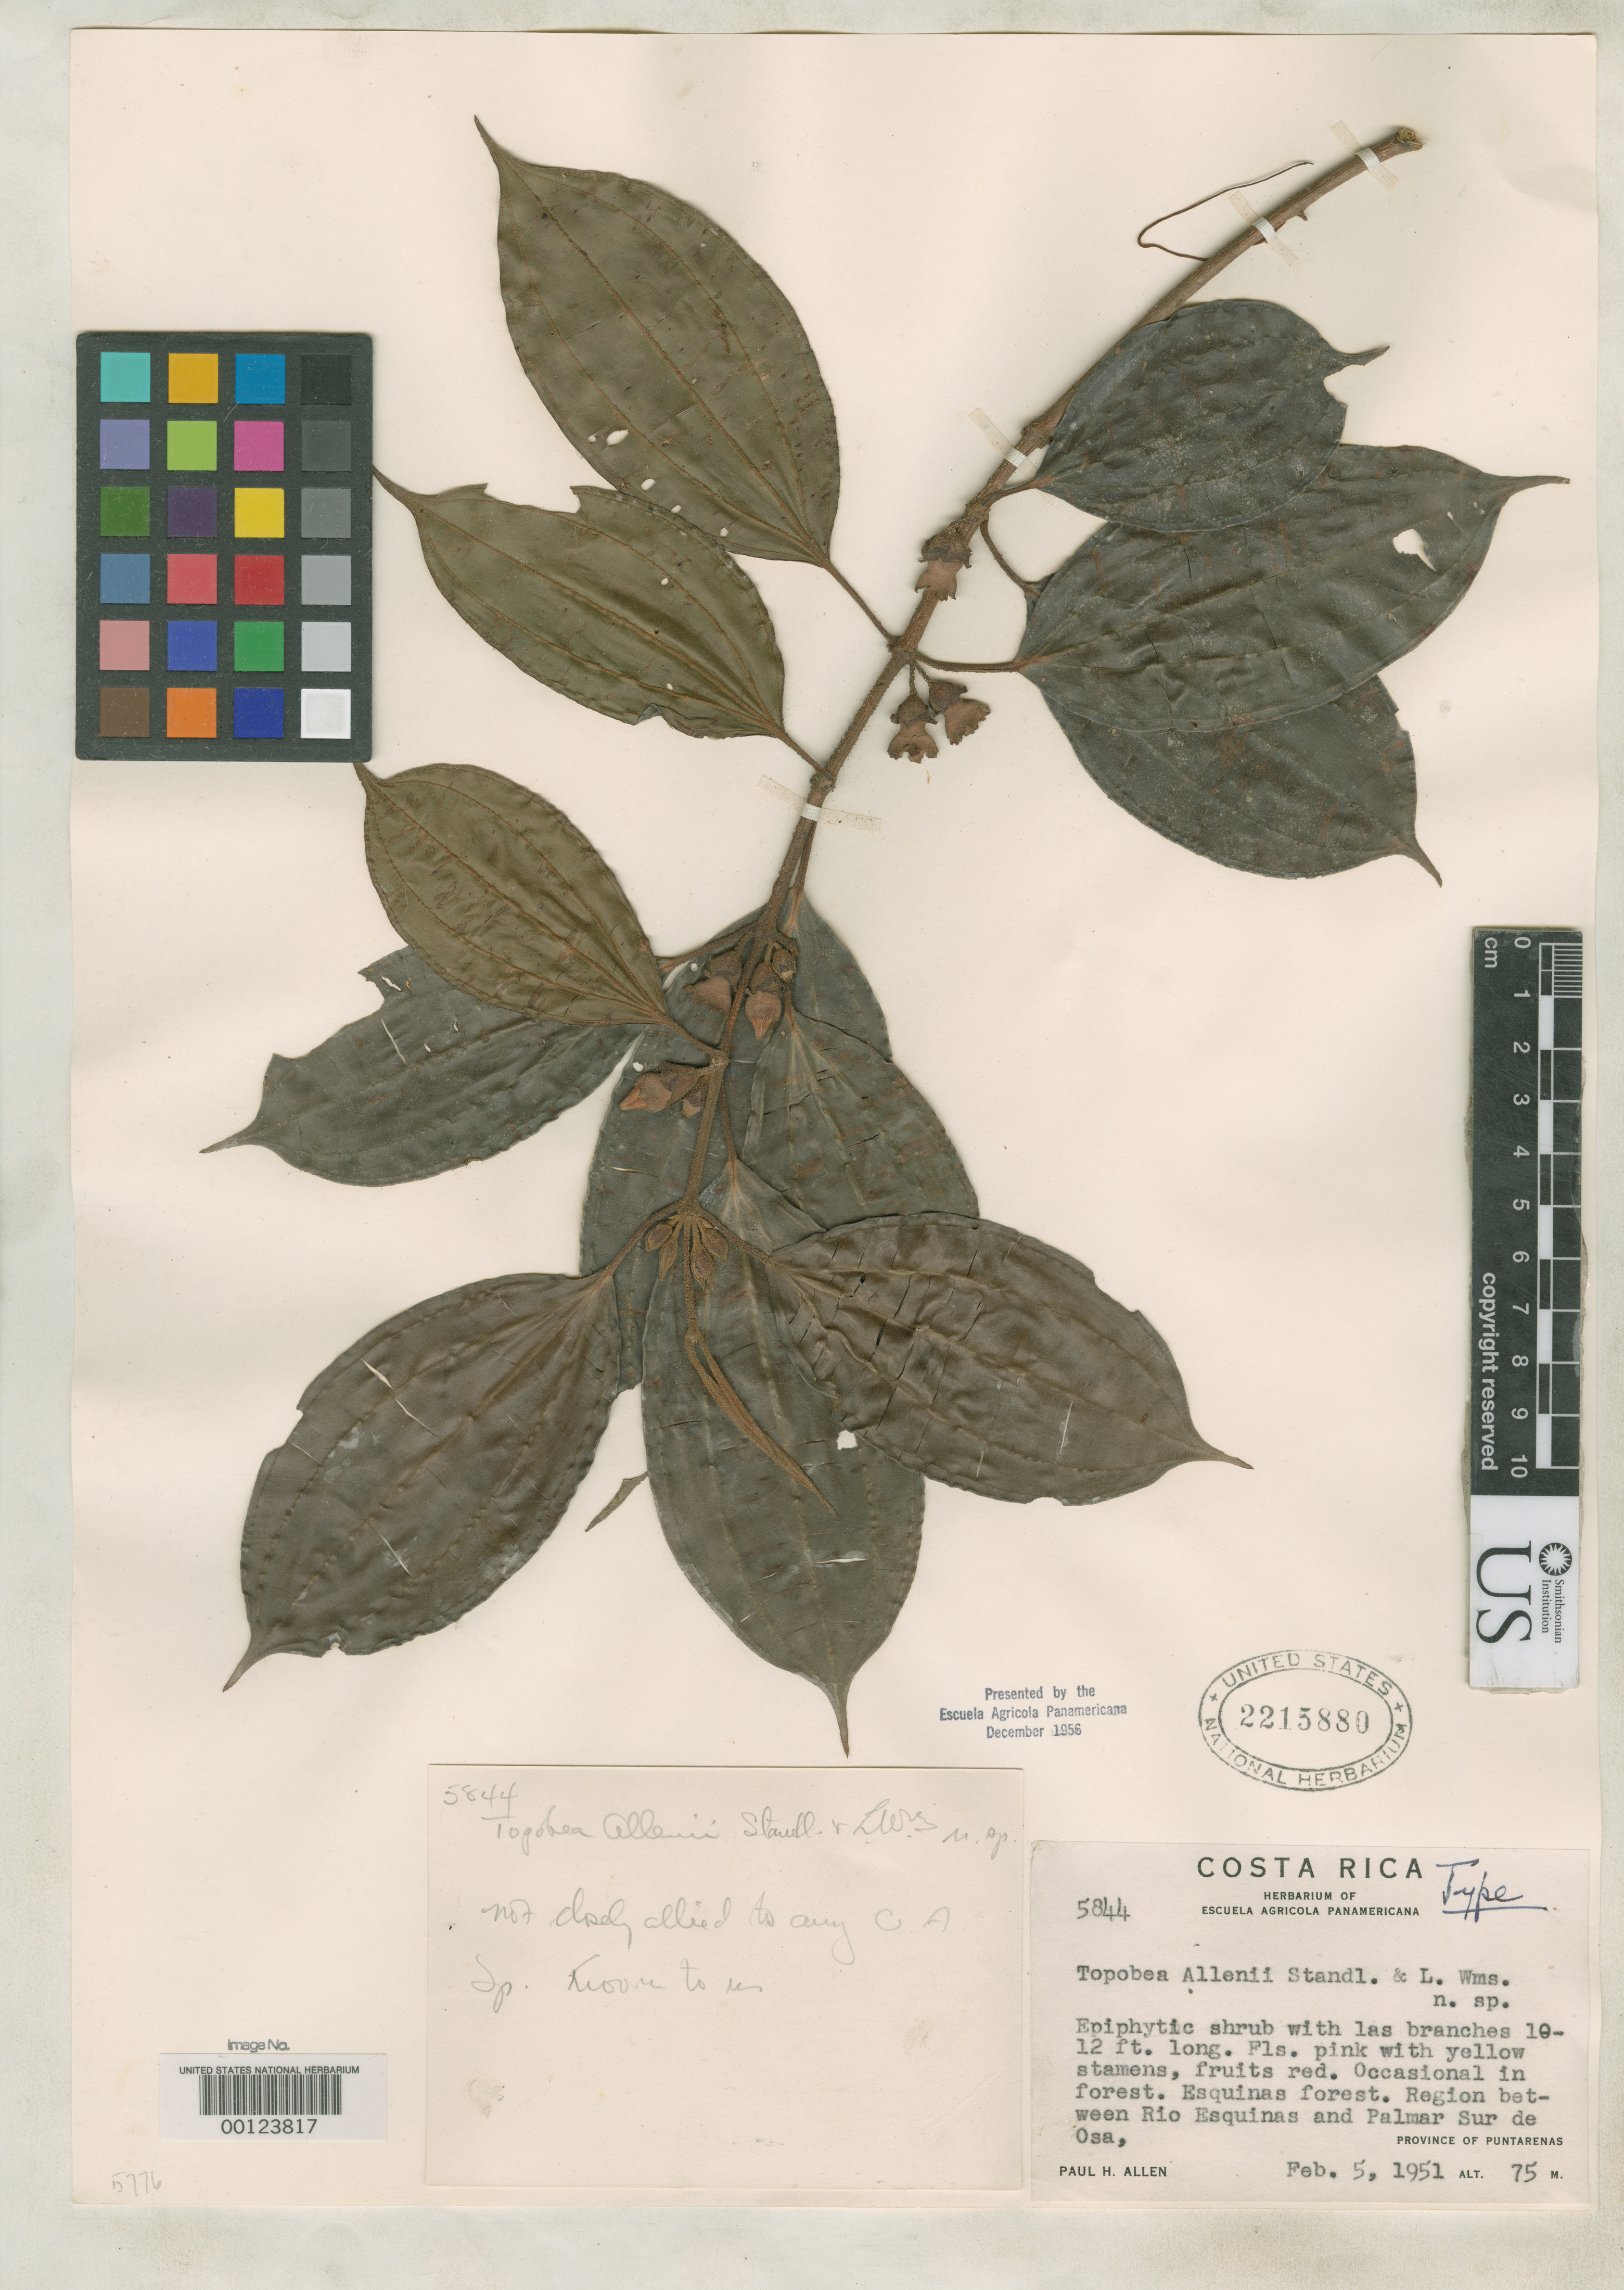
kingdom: Plantae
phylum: Tracheophyta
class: Magnoliopsida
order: Myrtales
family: Melastomataceae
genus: Topobea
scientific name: Topobea allenii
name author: Standl. & L.O. Williams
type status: Holotype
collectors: P. H. Allen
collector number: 5844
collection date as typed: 05 Feb 1951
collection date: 1951-02-05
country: Costa Rica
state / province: Puntarenas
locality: Between Rio Esquinas and Palmar Sur de Osa.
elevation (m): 75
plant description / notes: Holotype originally at EAP, transferred to US in 1956 (see Dorr et al. 2009, Taxon 58: 993-1001)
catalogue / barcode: US 2215880